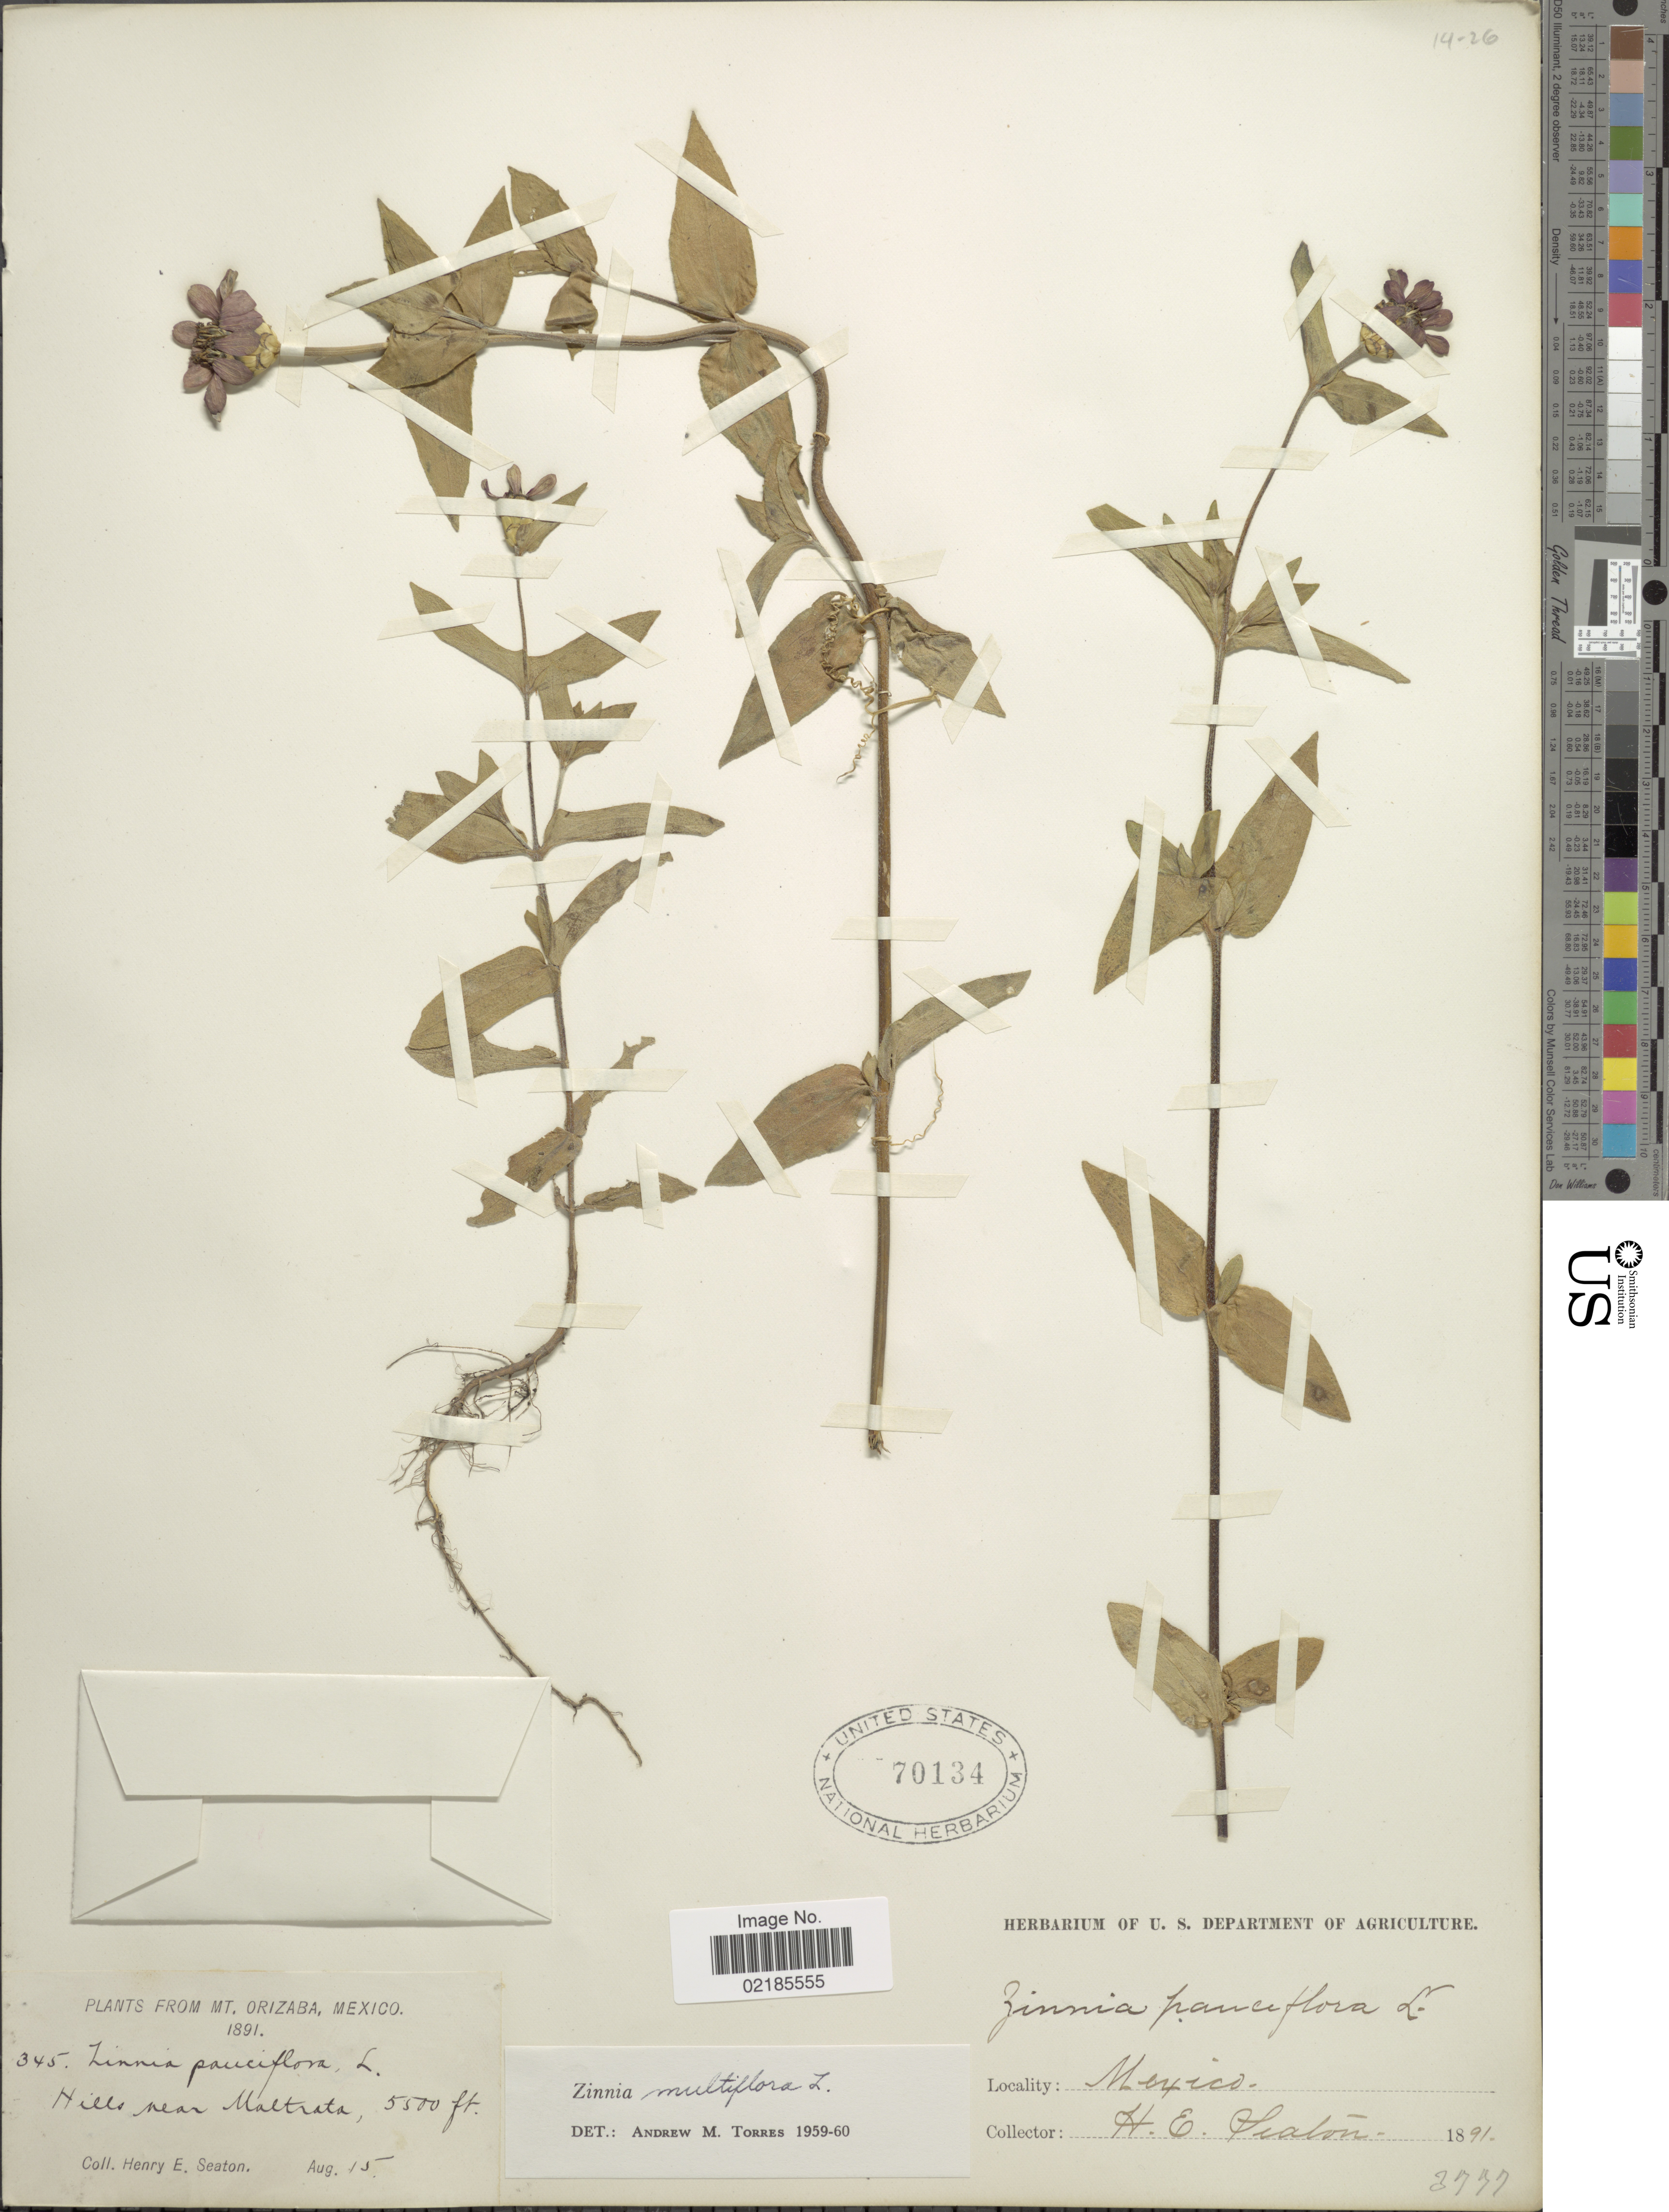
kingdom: Plantae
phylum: Tracheophyta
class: Magnoliopsida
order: Asterales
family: Asteraceae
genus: Zinnia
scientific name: Zinnia peruviana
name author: (L.) L.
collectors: H. E. Seaton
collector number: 345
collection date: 1891-08-15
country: Mexico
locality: Mt. Orizaba, hills near Maltrata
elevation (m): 1676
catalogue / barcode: US 70134